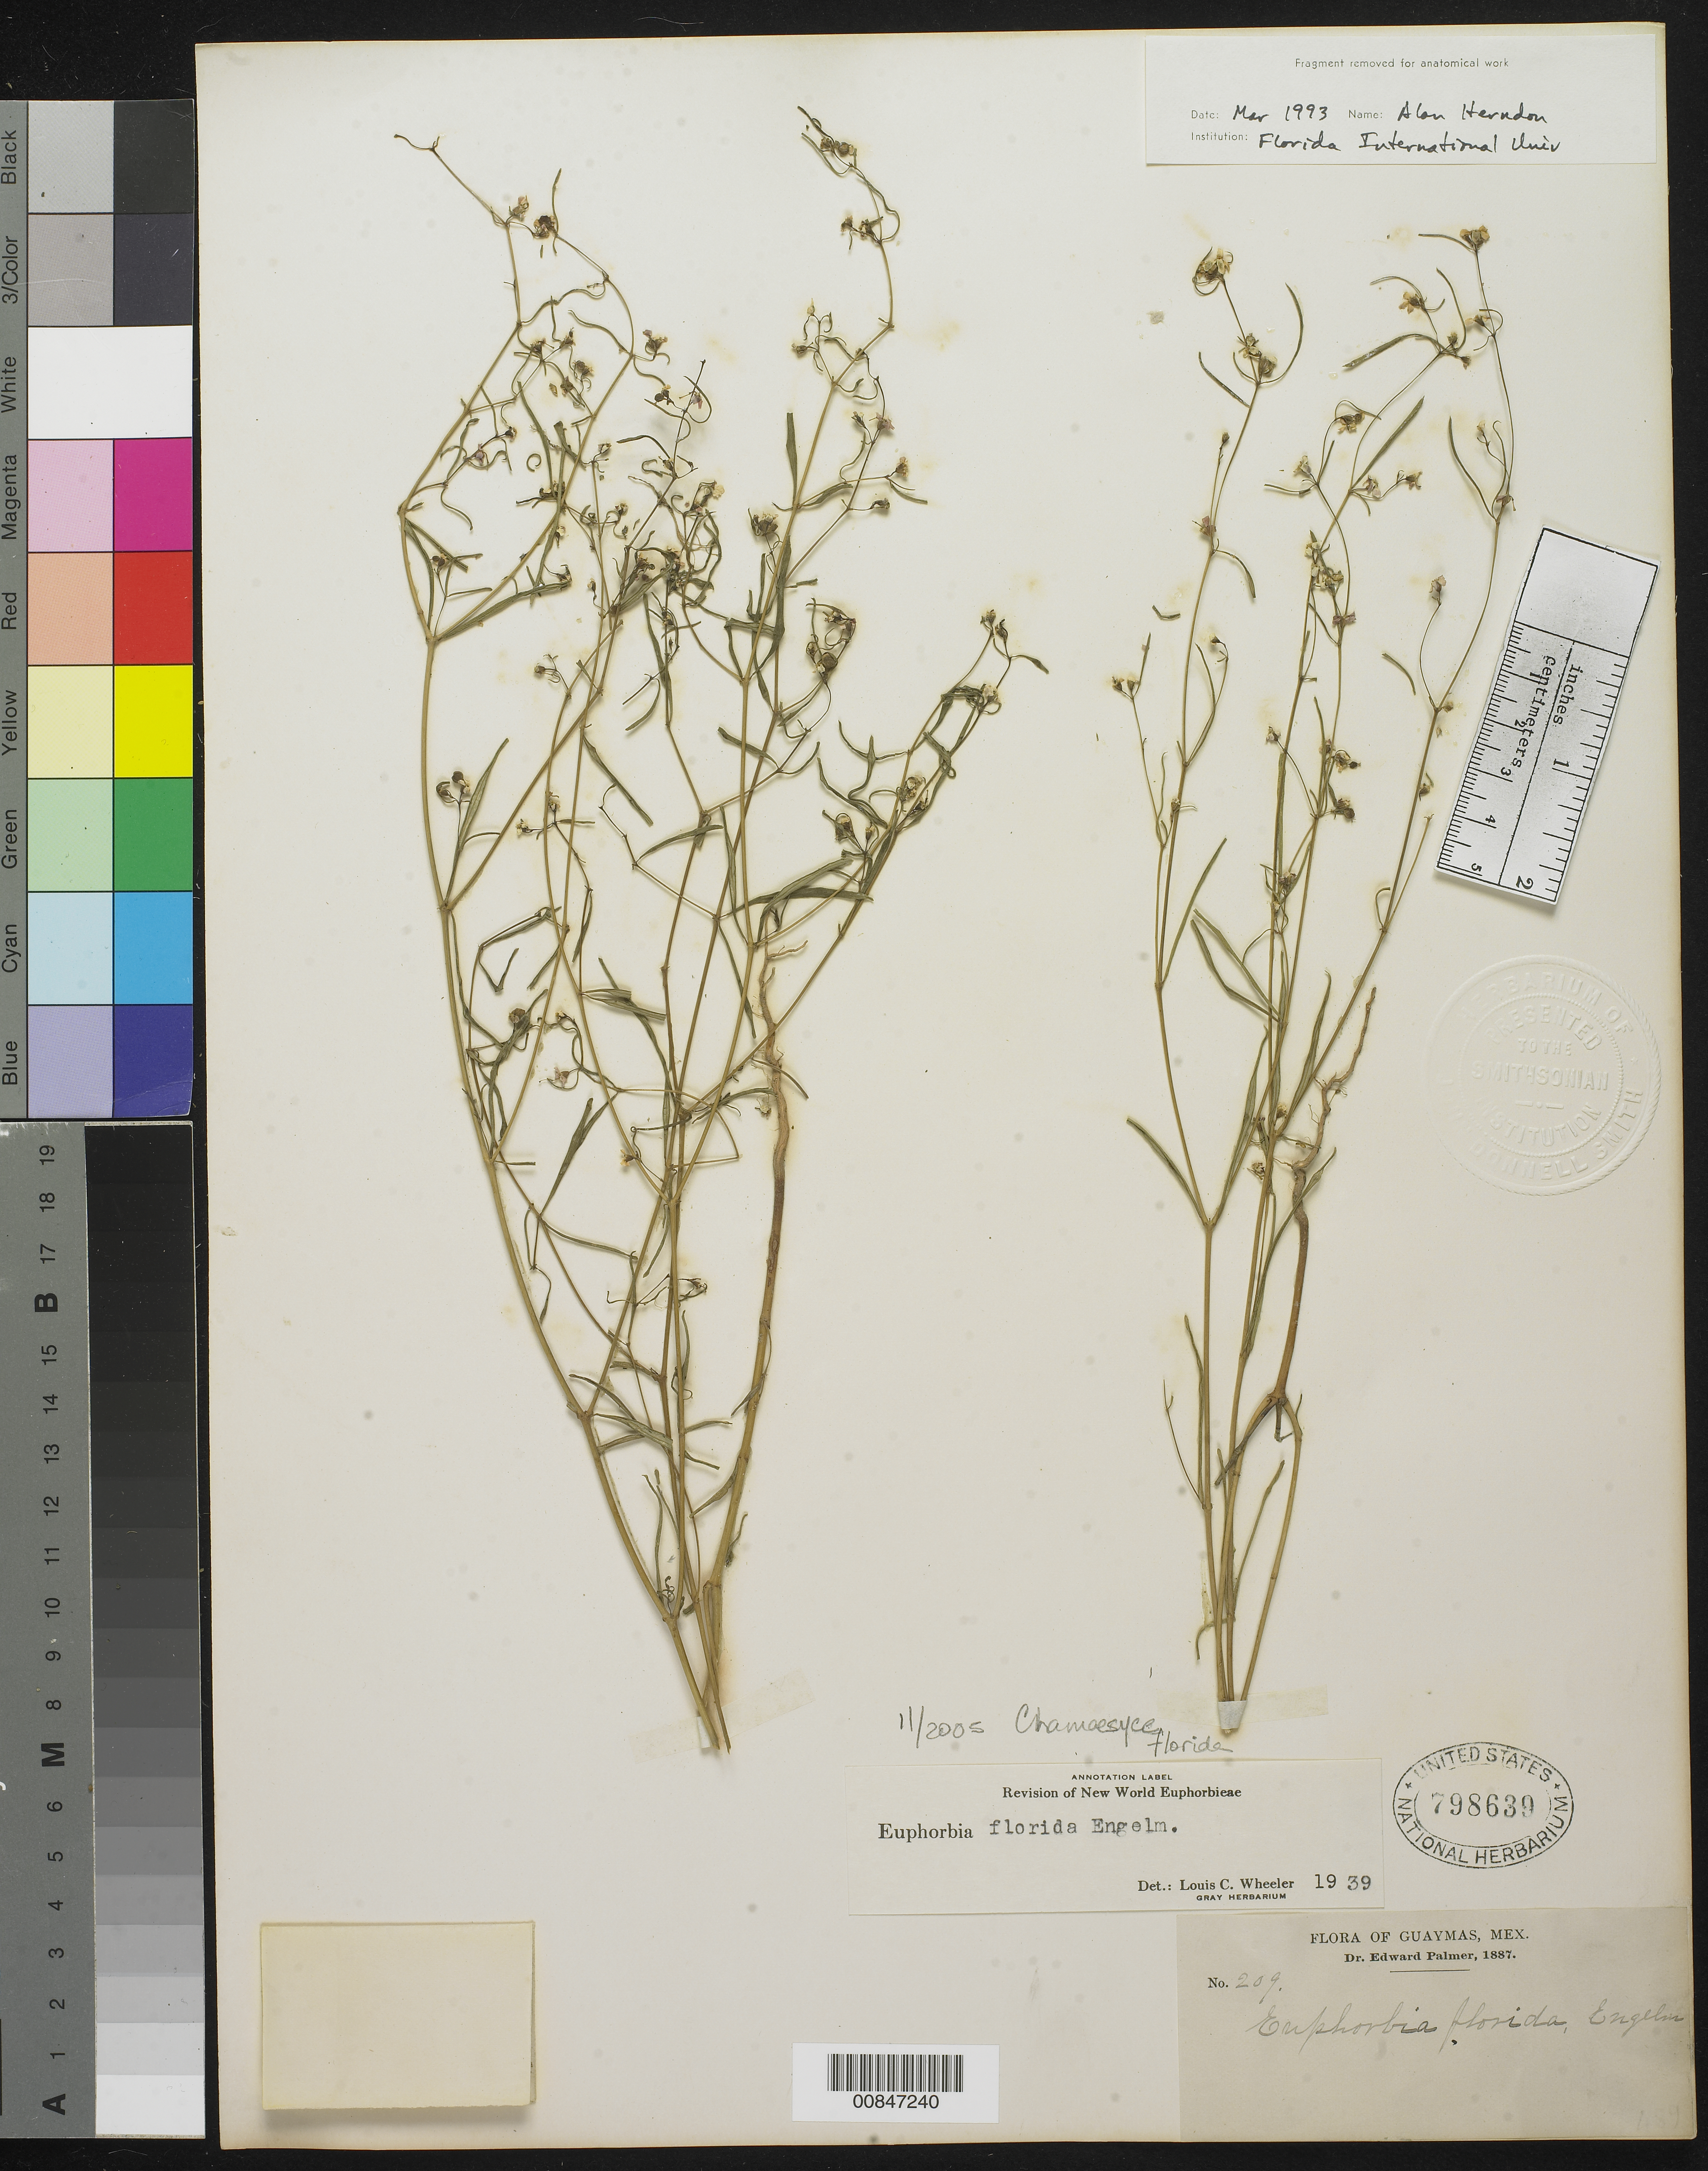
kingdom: Plantae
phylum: Tracheophyta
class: Magnoliopsida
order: Malpighiales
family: Euphorbiaceae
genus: Euphorbia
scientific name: Euphorbia florida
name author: Engelm. in Emory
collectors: E. Palmer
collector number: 209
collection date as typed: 1887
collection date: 1887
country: Mexico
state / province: Sonora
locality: Guaymas, Sonora.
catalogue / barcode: US 798639